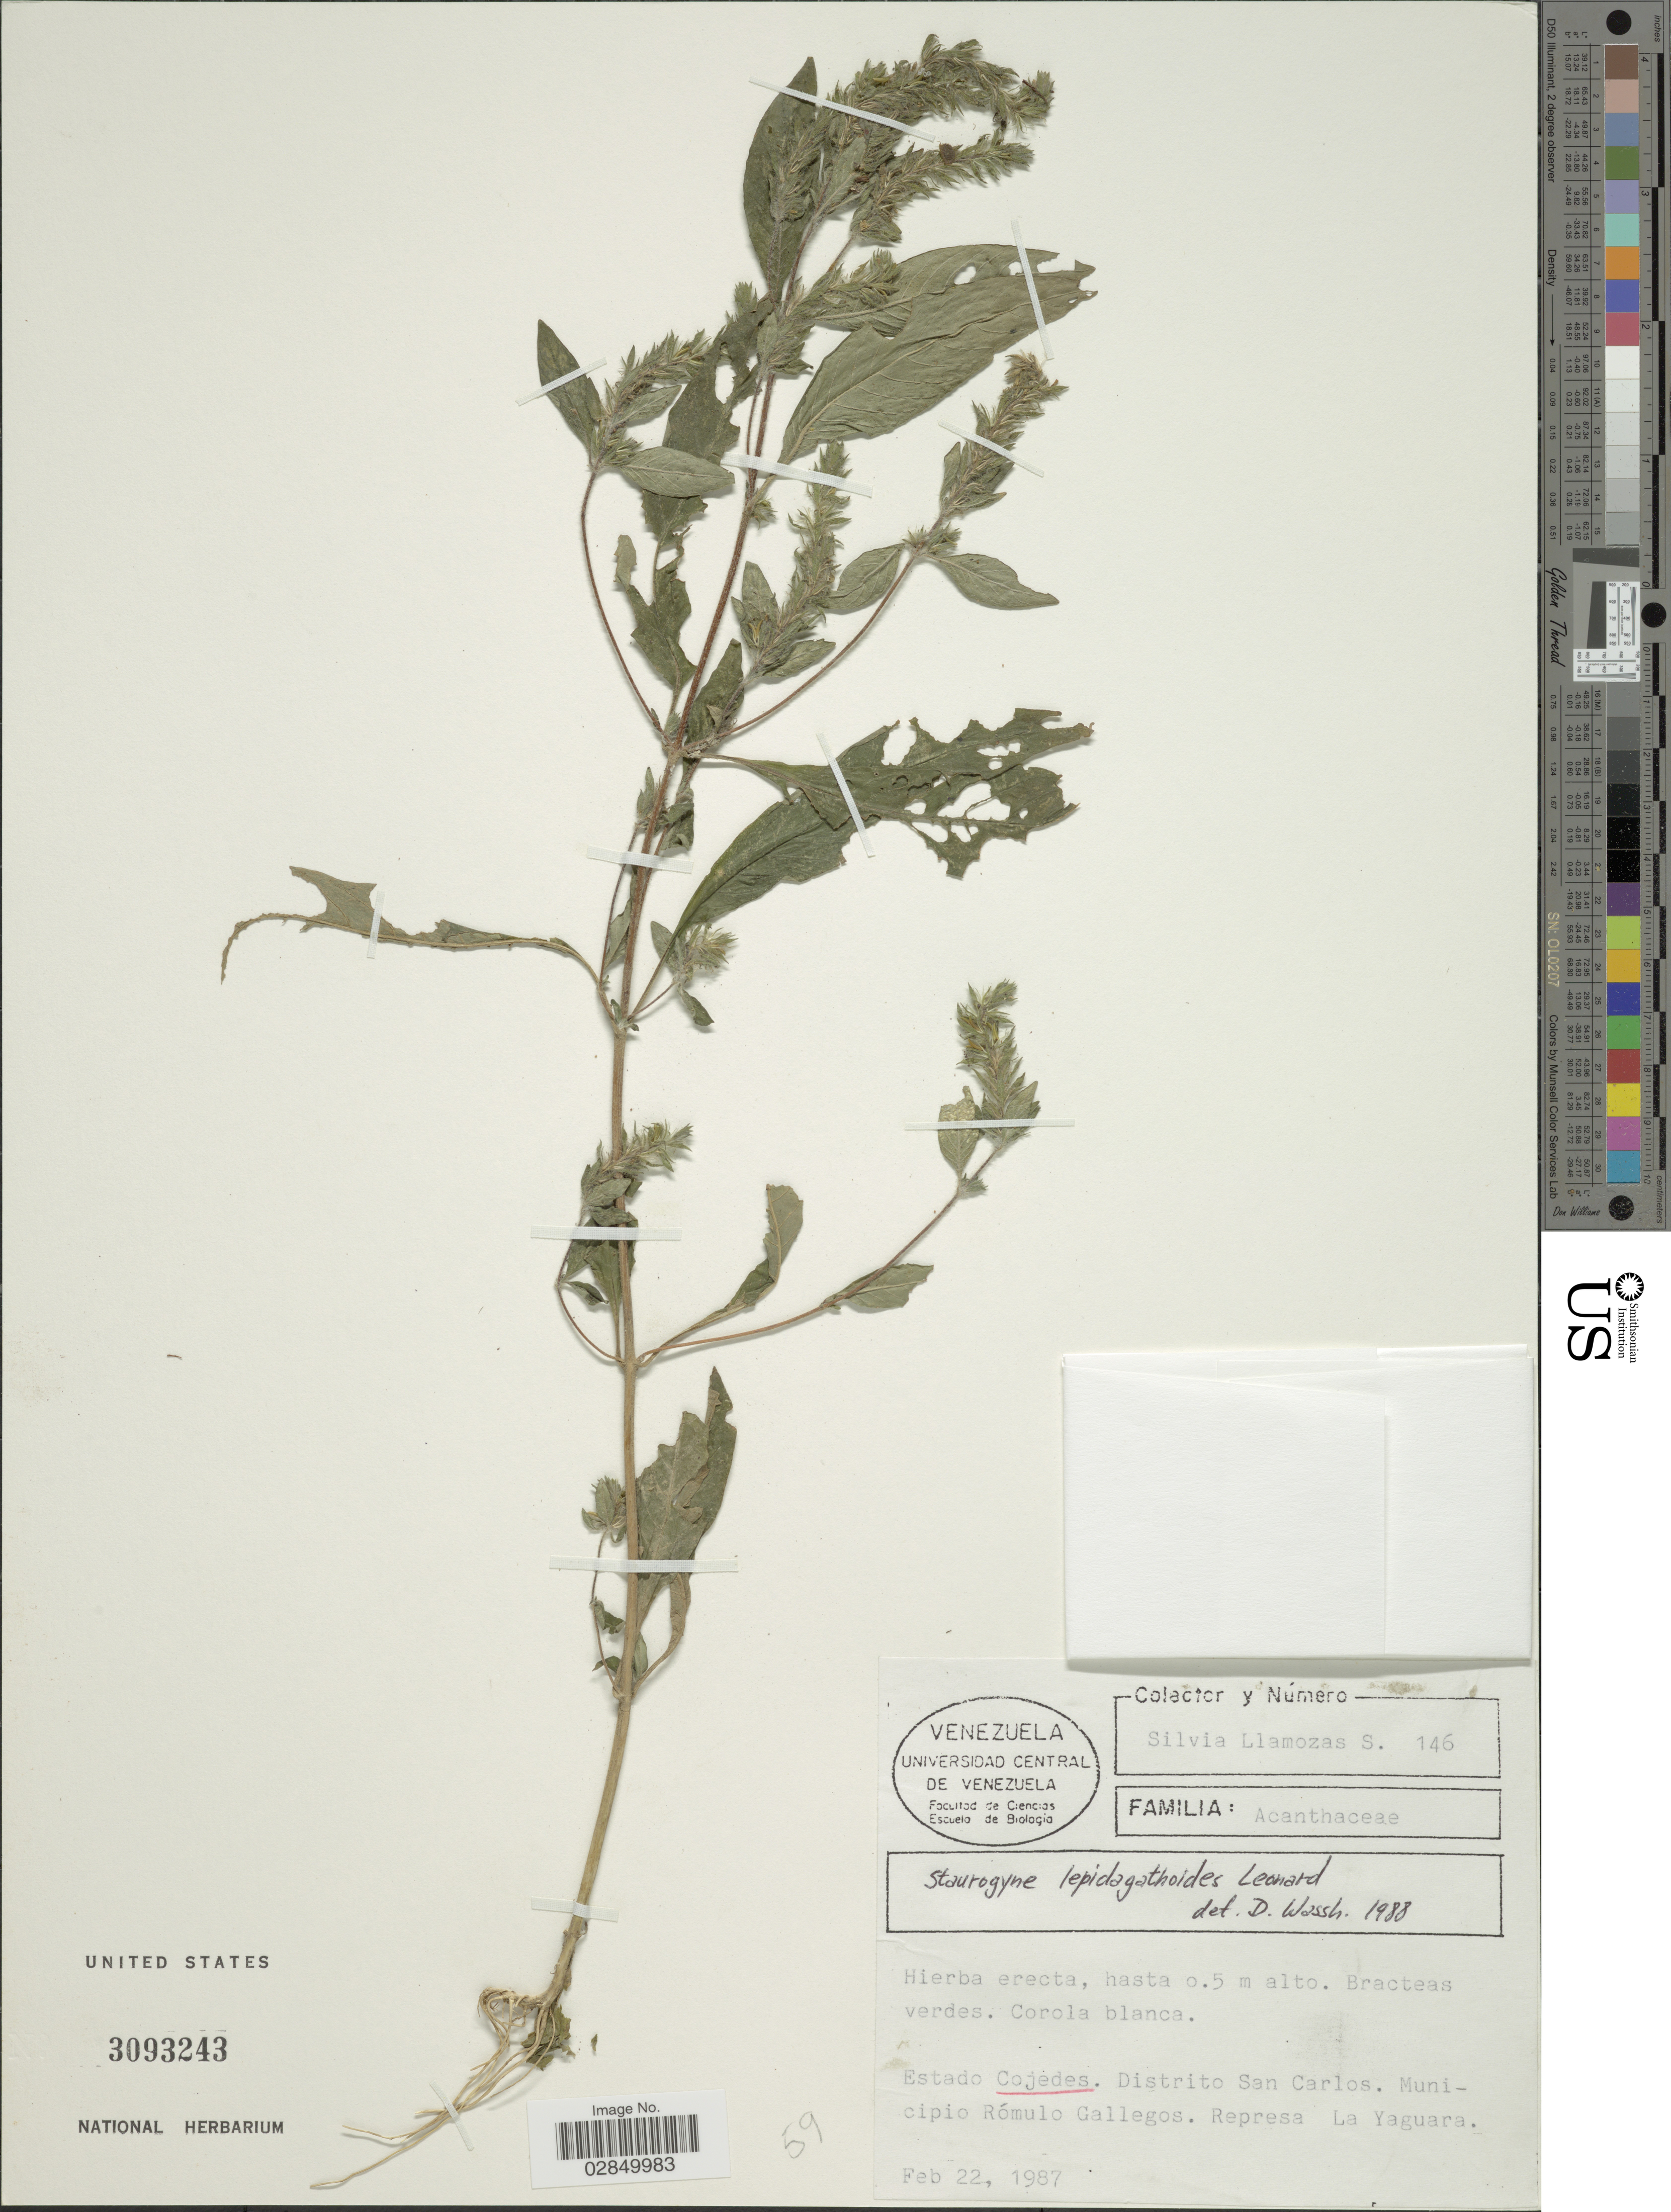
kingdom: Plantae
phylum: Tracheophyta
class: Magnoliopsida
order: Lamiales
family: Acanthaceae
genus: Staurogyne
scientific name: Staurogyne lepidagathoides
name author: Leonard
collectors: S. Llamozas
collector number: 146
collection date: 1987-02-22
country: Venezuela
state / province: Cojedes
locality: Distrito San Carlos. Municipio Rómulo Gallegos. Represa La Yaguara.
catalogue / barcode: US 3093243